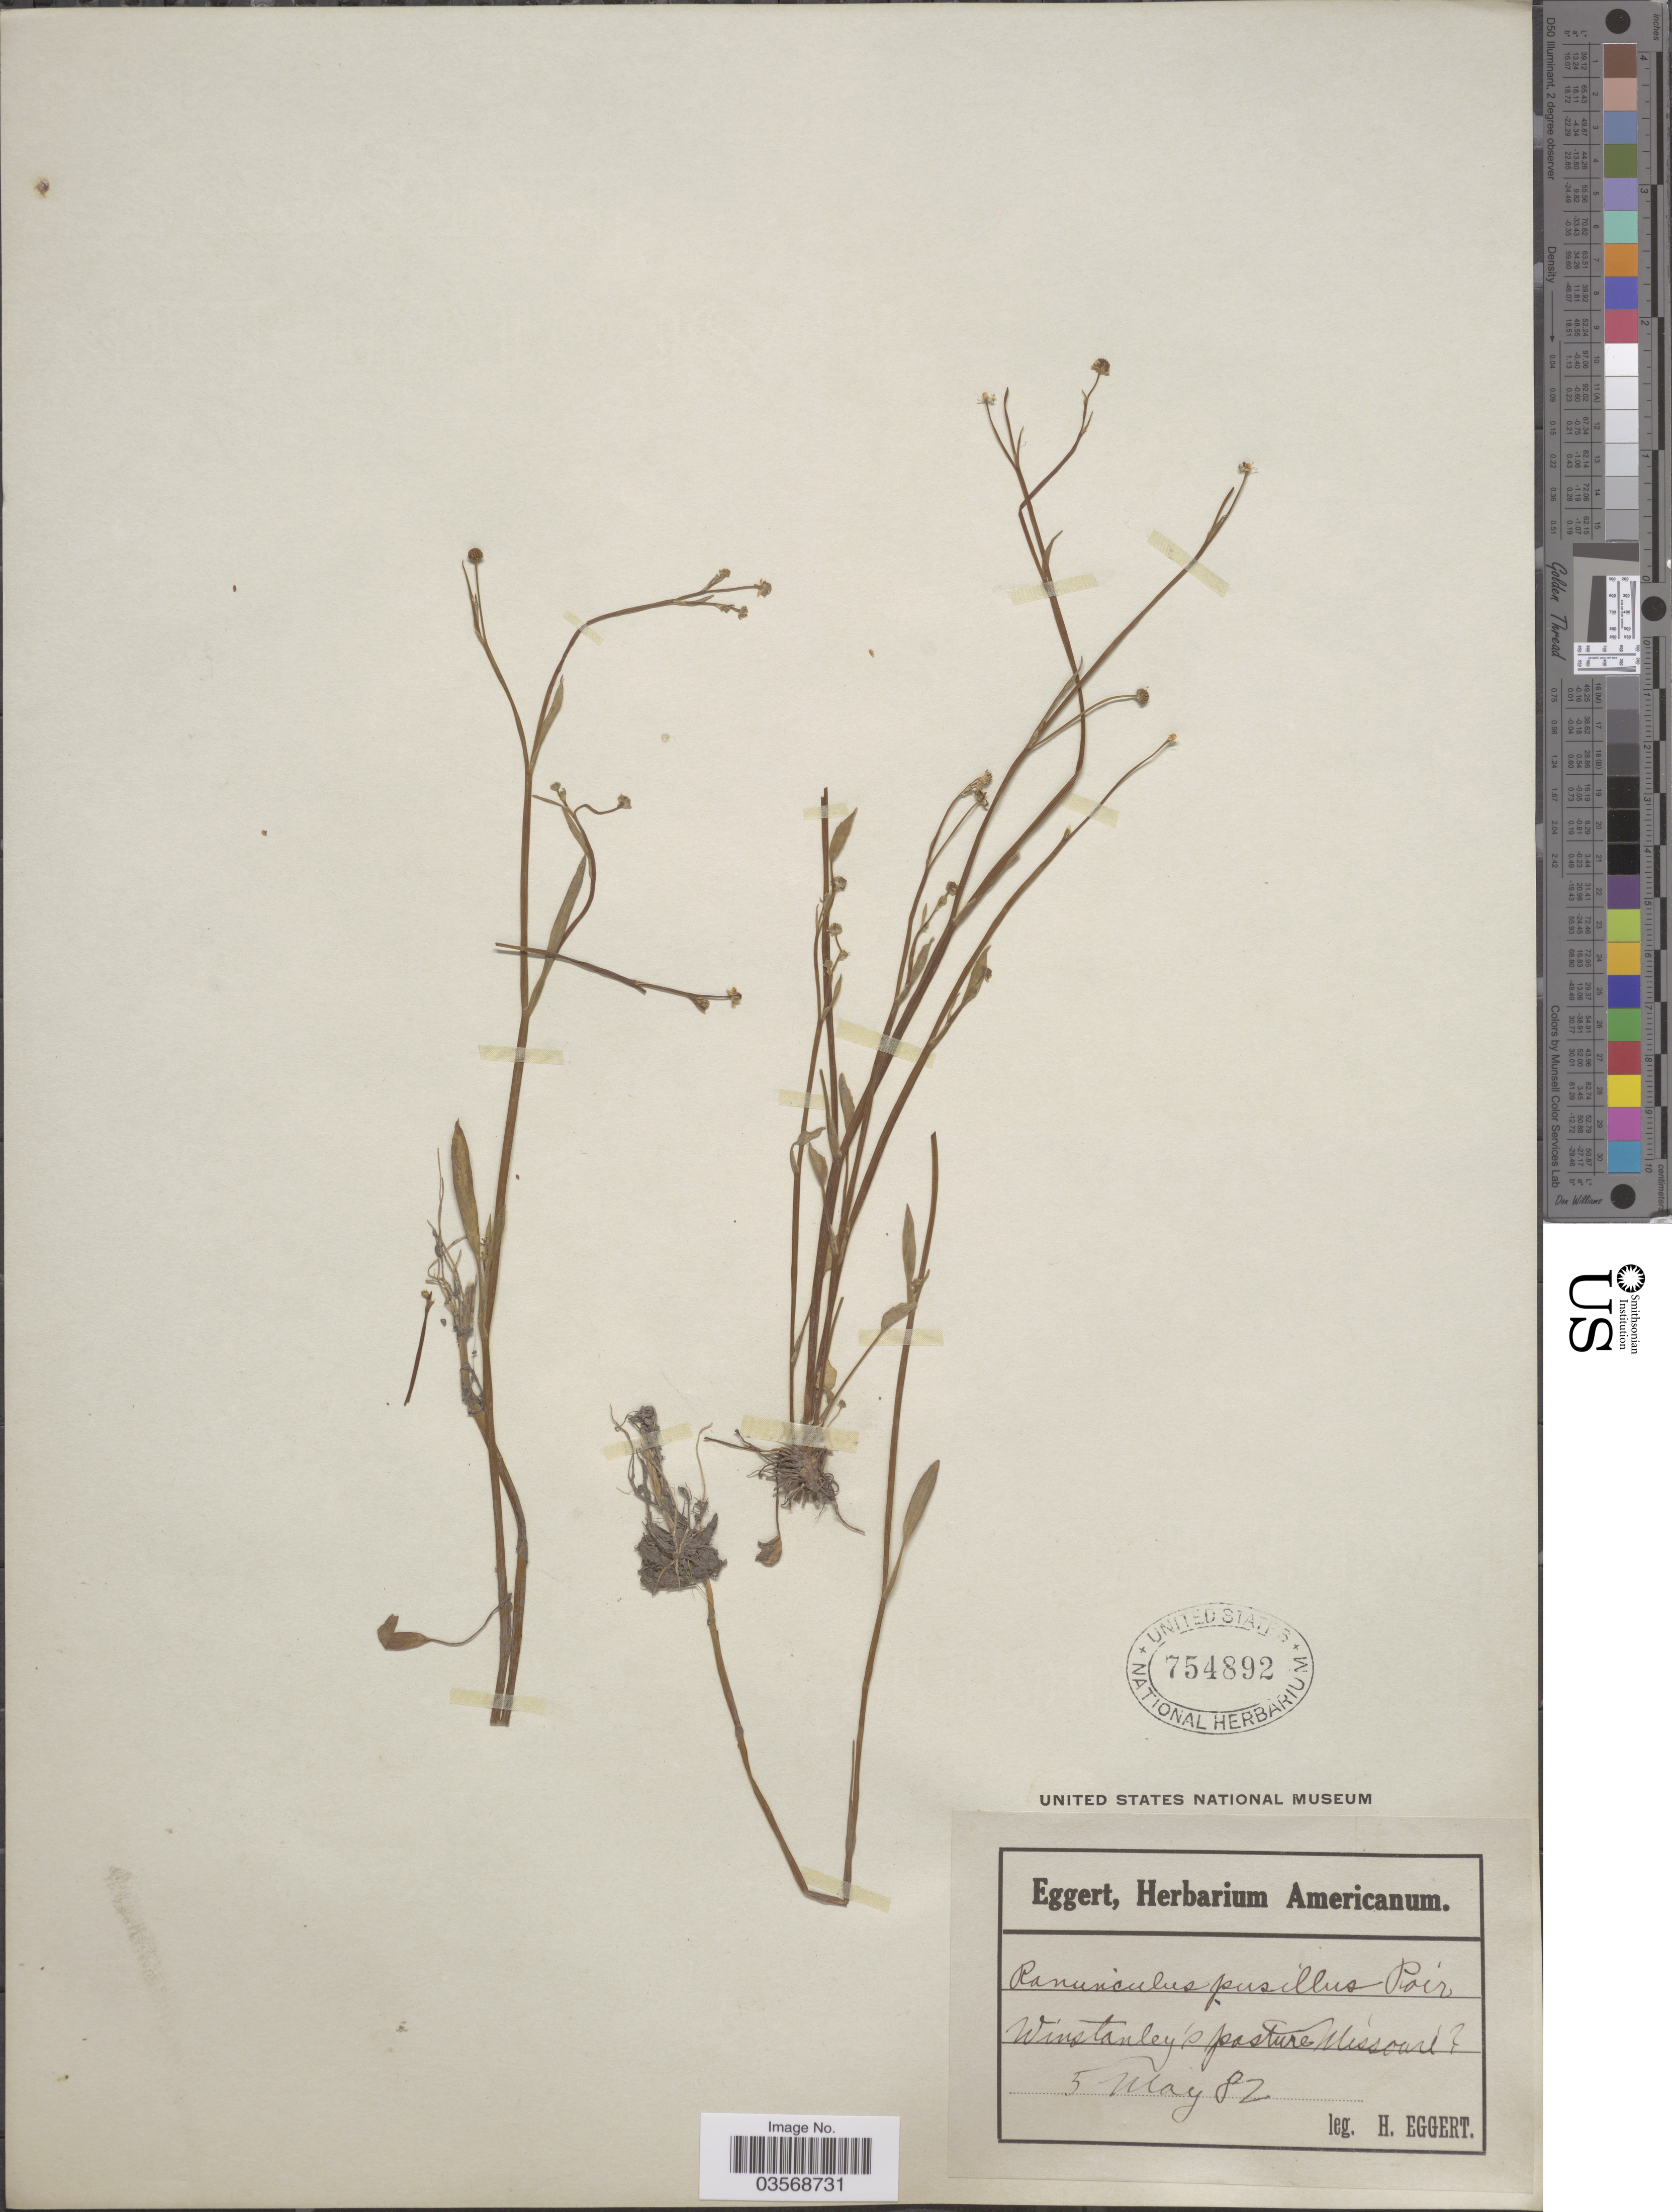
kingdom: Plantae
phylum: Tracheophyta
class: Magnoliopsida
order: Ranunculales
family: Ranunculaceae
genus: Ranunculus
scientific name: Ranunculus pusillus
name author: Poir.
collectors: H. Eggert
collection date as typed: Transcribed d/m/y: 5/5/82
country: United States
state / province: Missouri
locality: Winstanley's pasture.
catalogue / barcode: US 754892